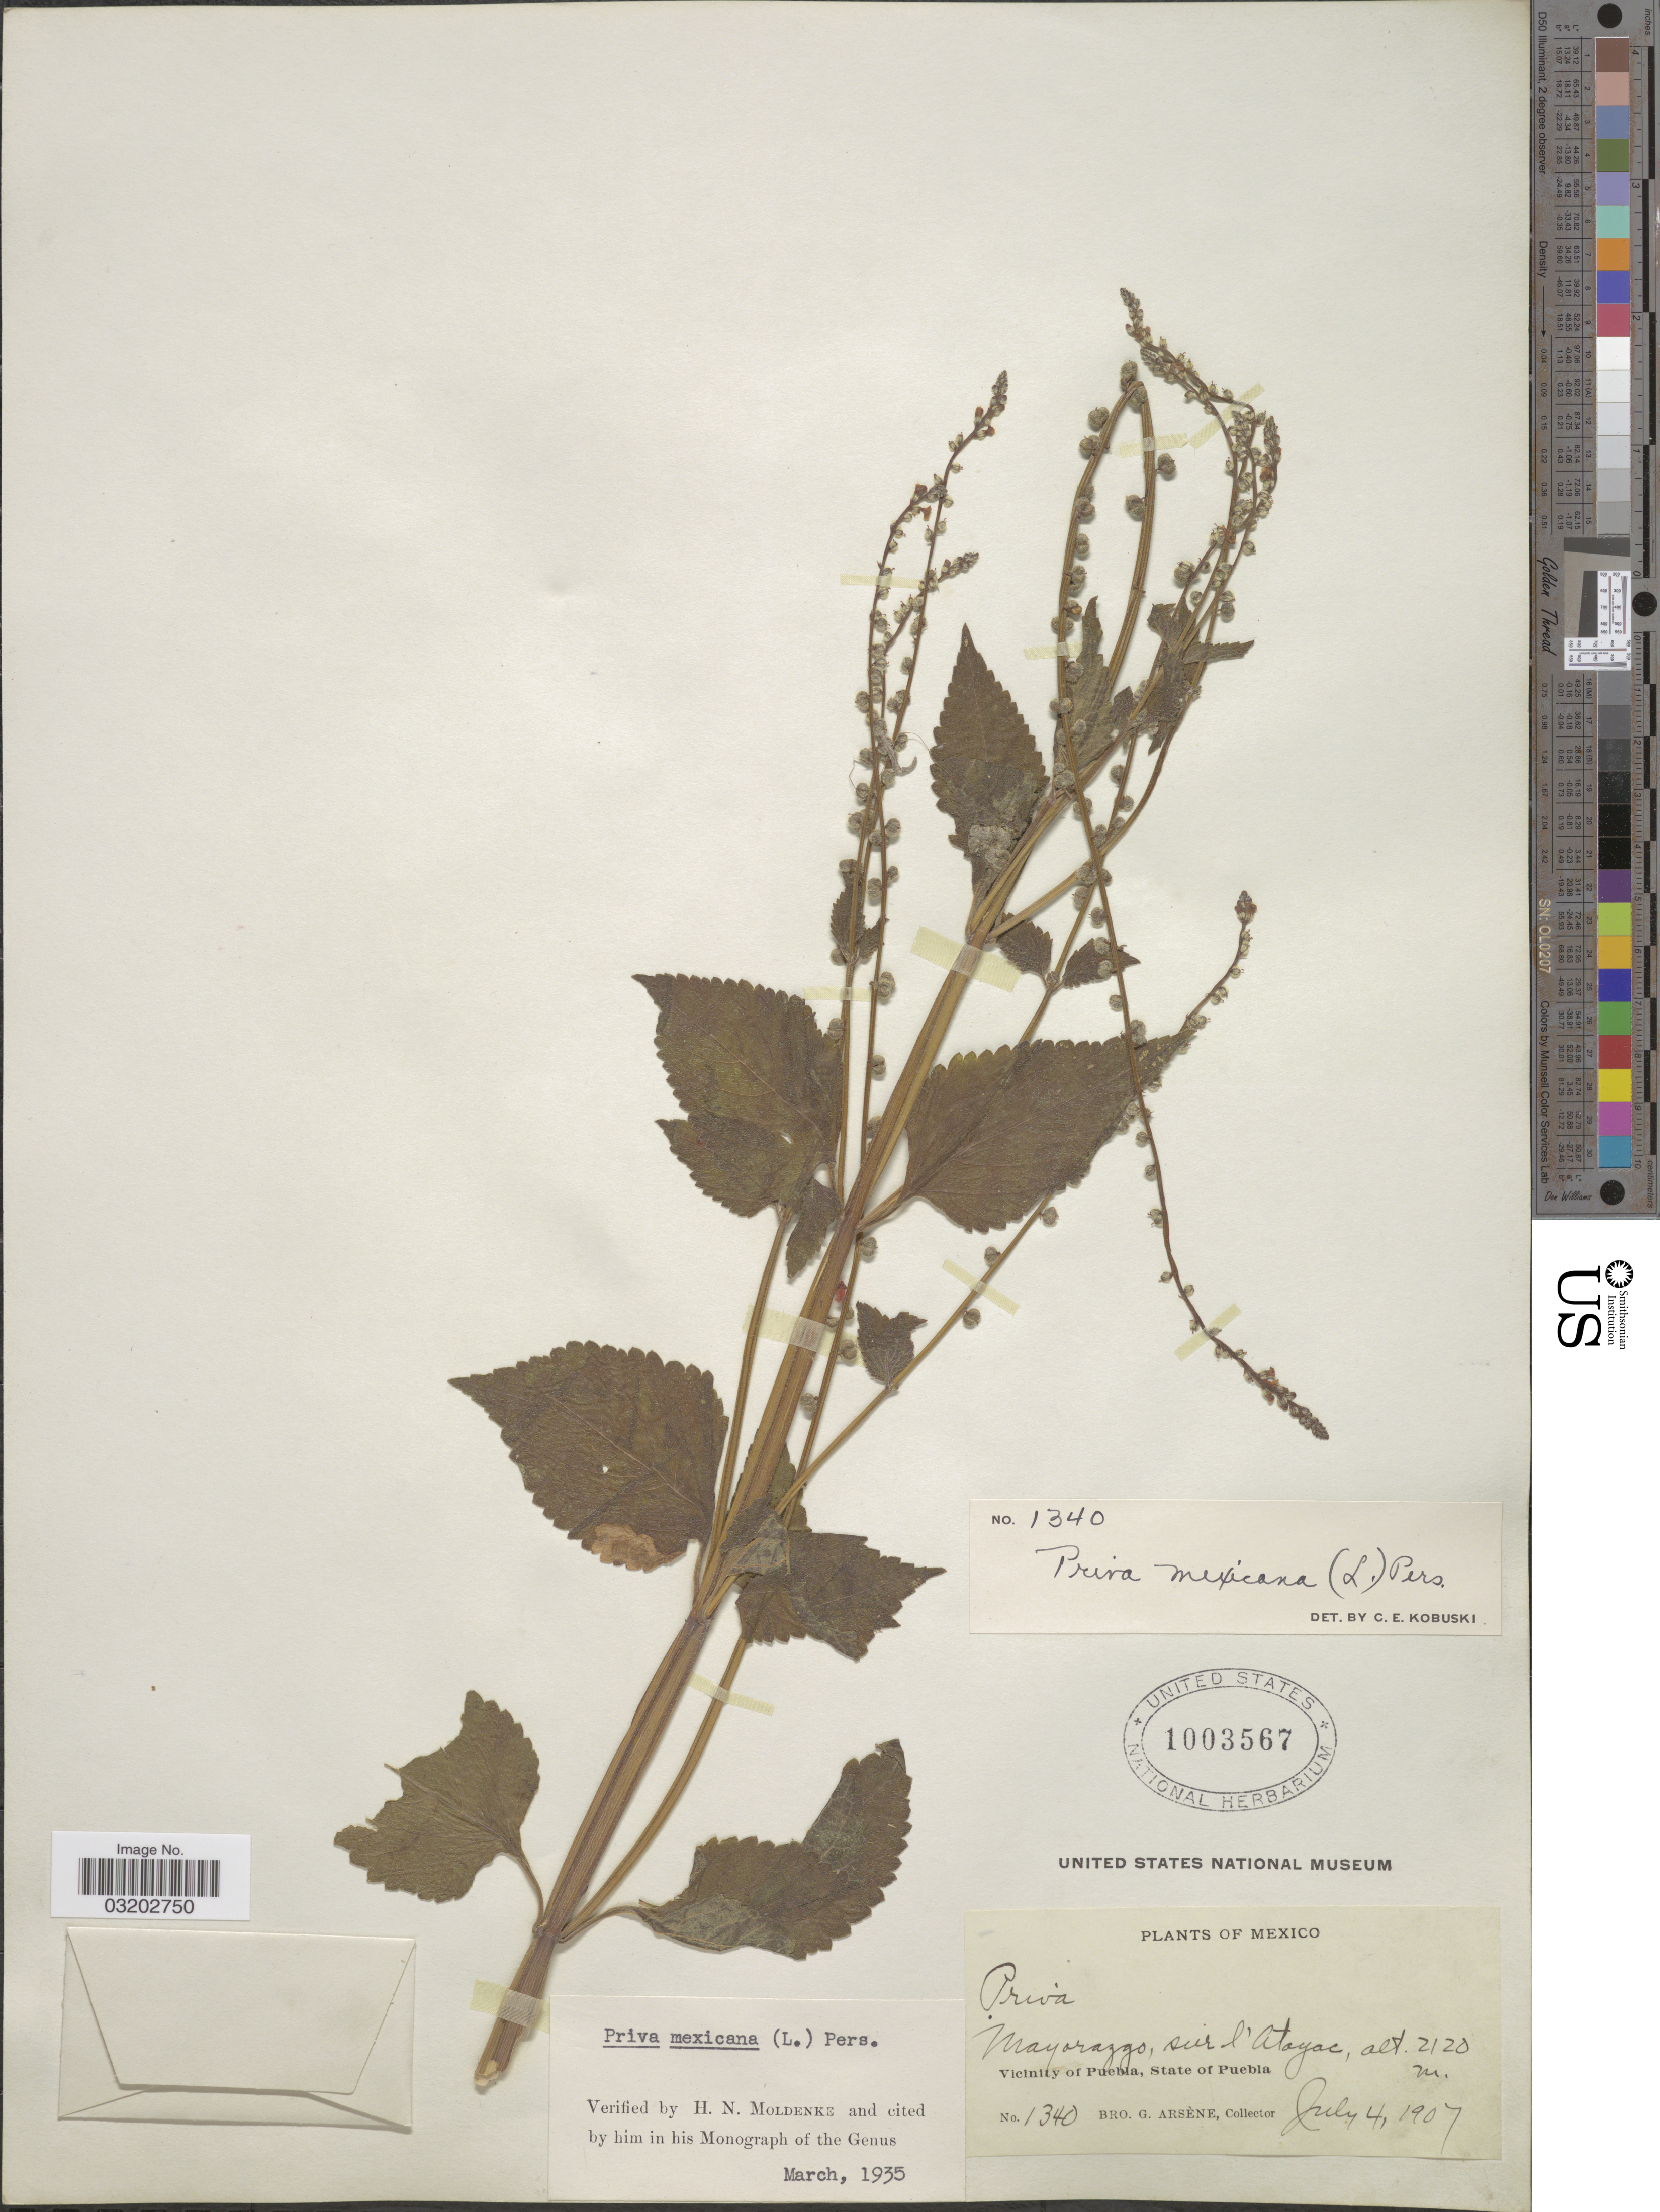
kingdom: Plantae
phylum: Tracheophyta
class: Magnoliopsida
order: Lamiales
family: Verbenaceae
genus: Priva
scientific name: Priva mexicana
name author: (L.) Pers.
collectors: Bro. G. Arsène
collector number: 1340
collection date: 1907-07-04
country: Mexico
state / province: Puebla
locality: Mayorazgo, sur l'Atoyac. Vicinity of Puebla.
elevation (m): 2120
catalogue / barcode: US 1003567